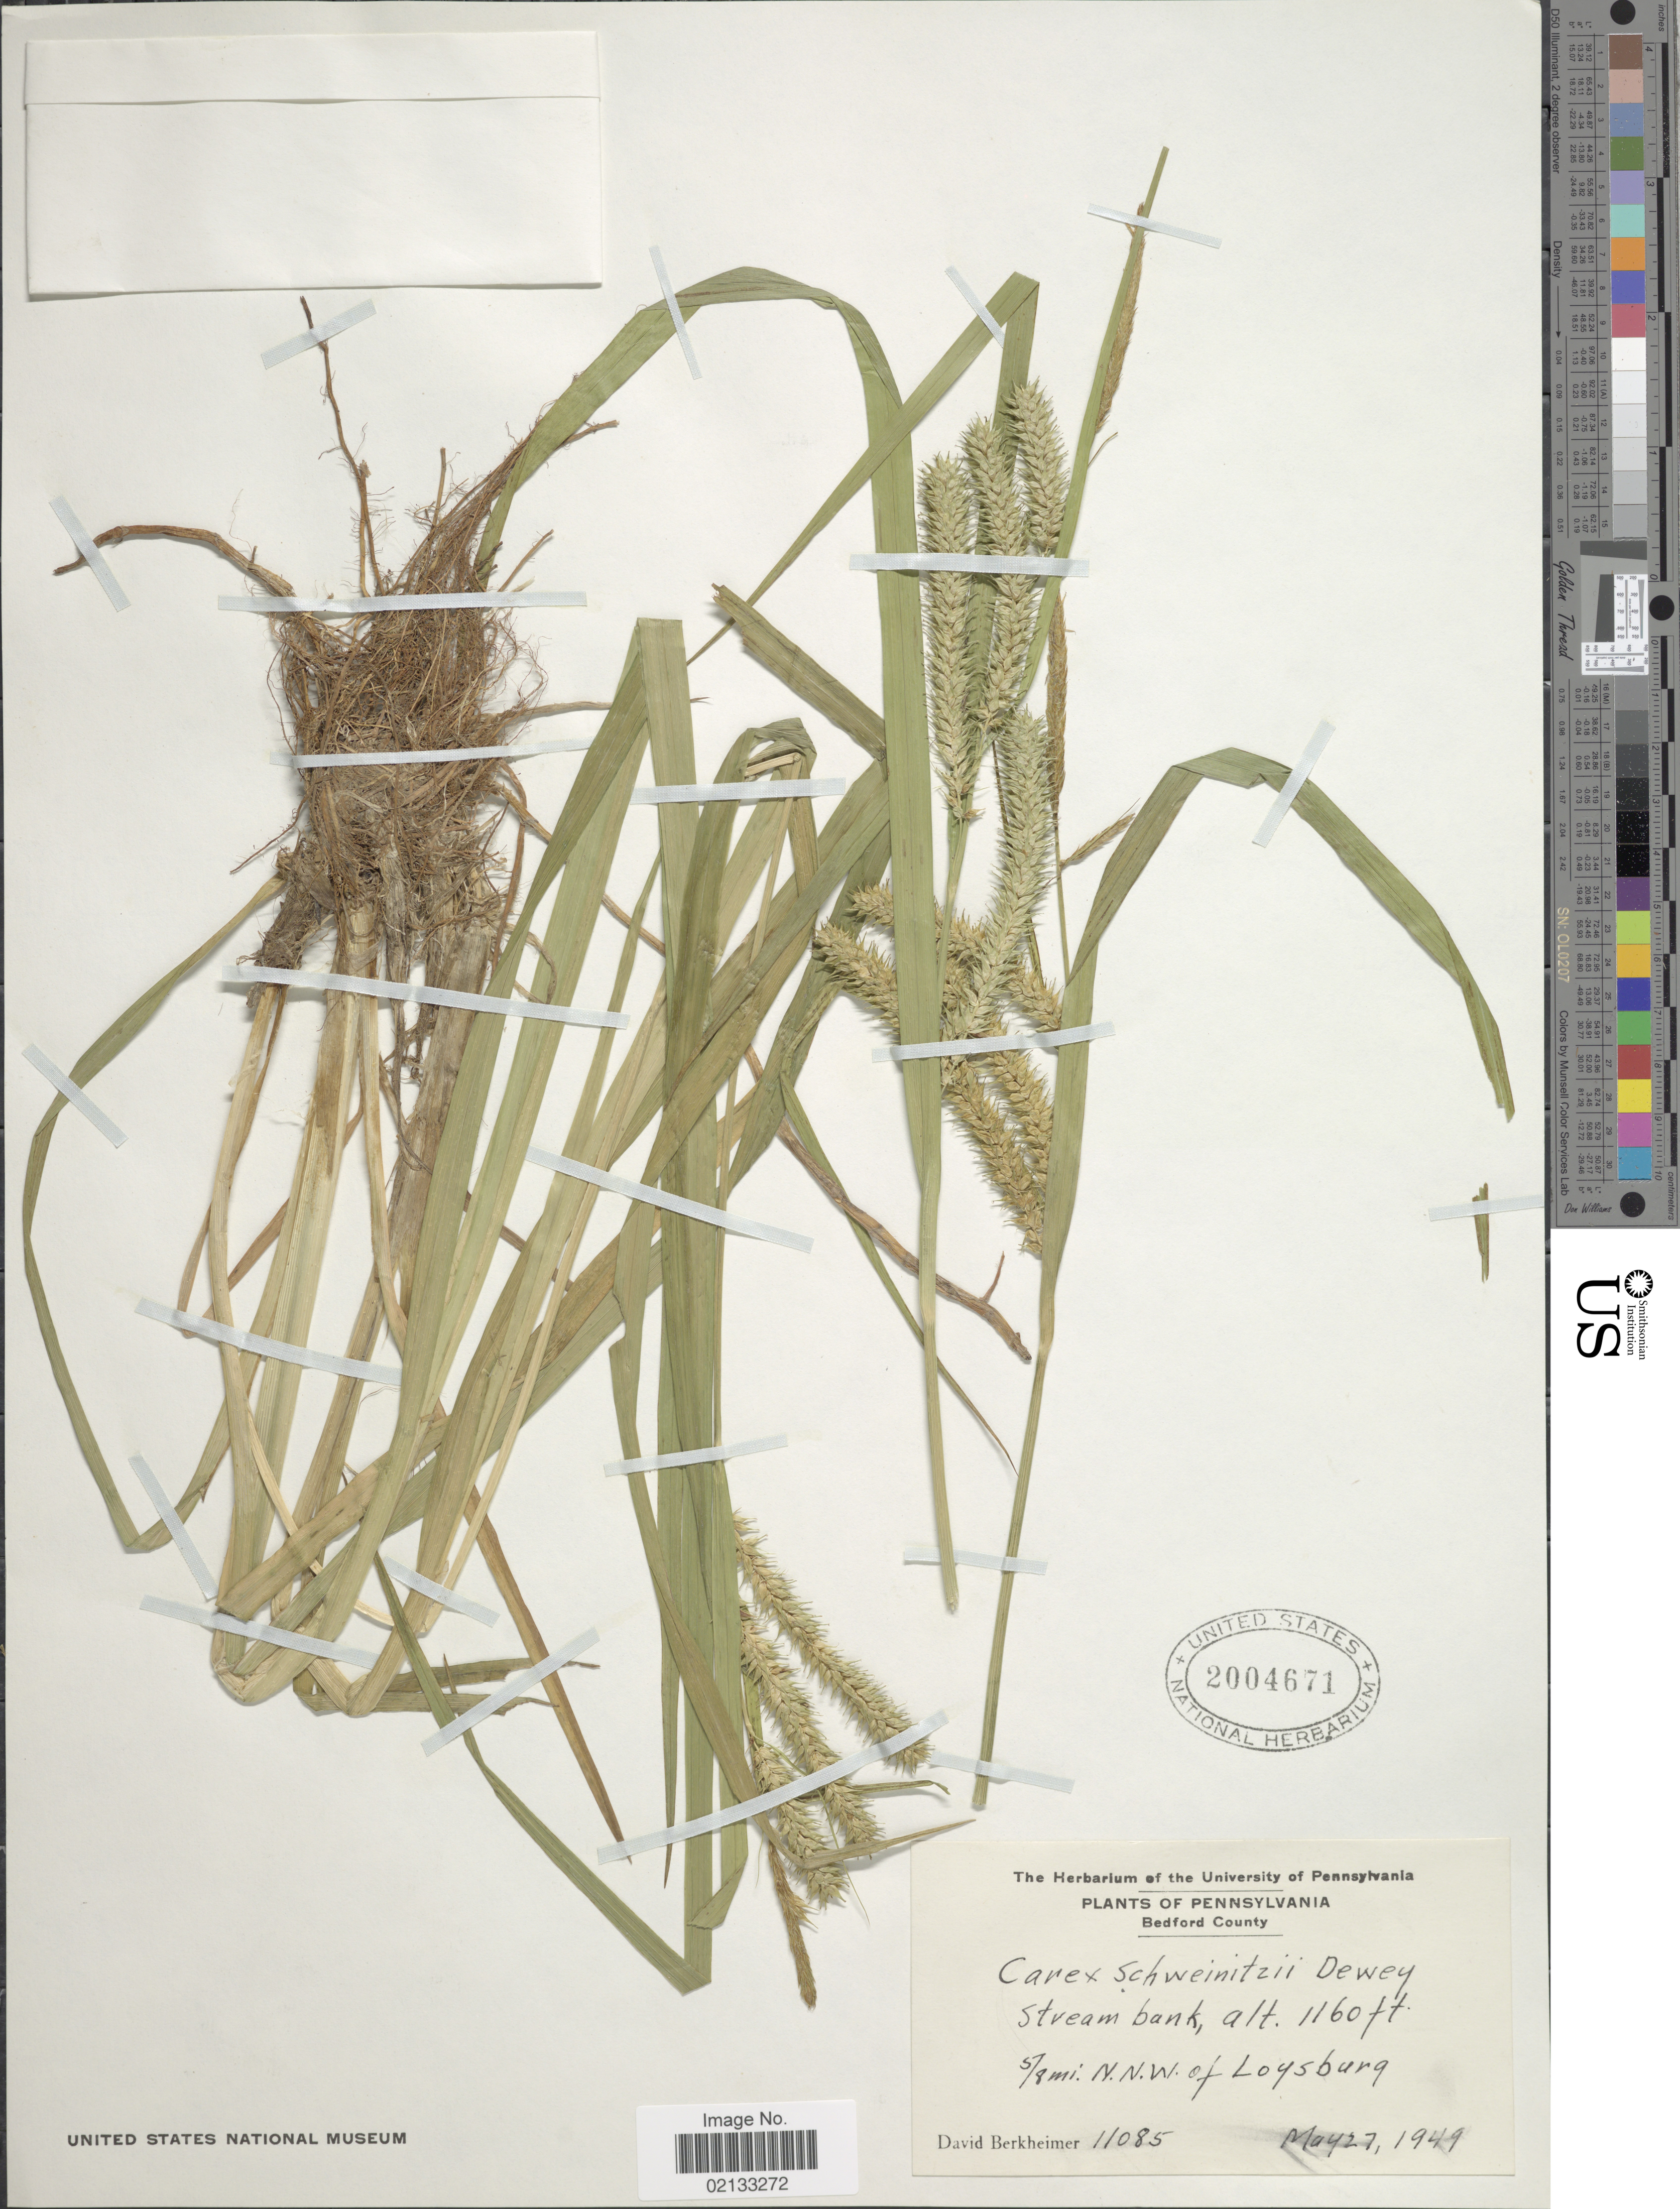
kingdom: Plantae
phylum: Tracheophyta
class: Liliopsida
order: Poales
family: Cyperaceae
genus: Carex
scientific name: Carex schweinitzii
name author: Dewey ex Schwein.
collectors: D. Berkheimer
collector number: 11085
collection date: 1949-05-27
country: United States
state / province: Pennsylvania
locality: Bedford County, Stream bank, 5/8 mi N.N.W. of Loysburg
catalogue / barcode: US 2004671